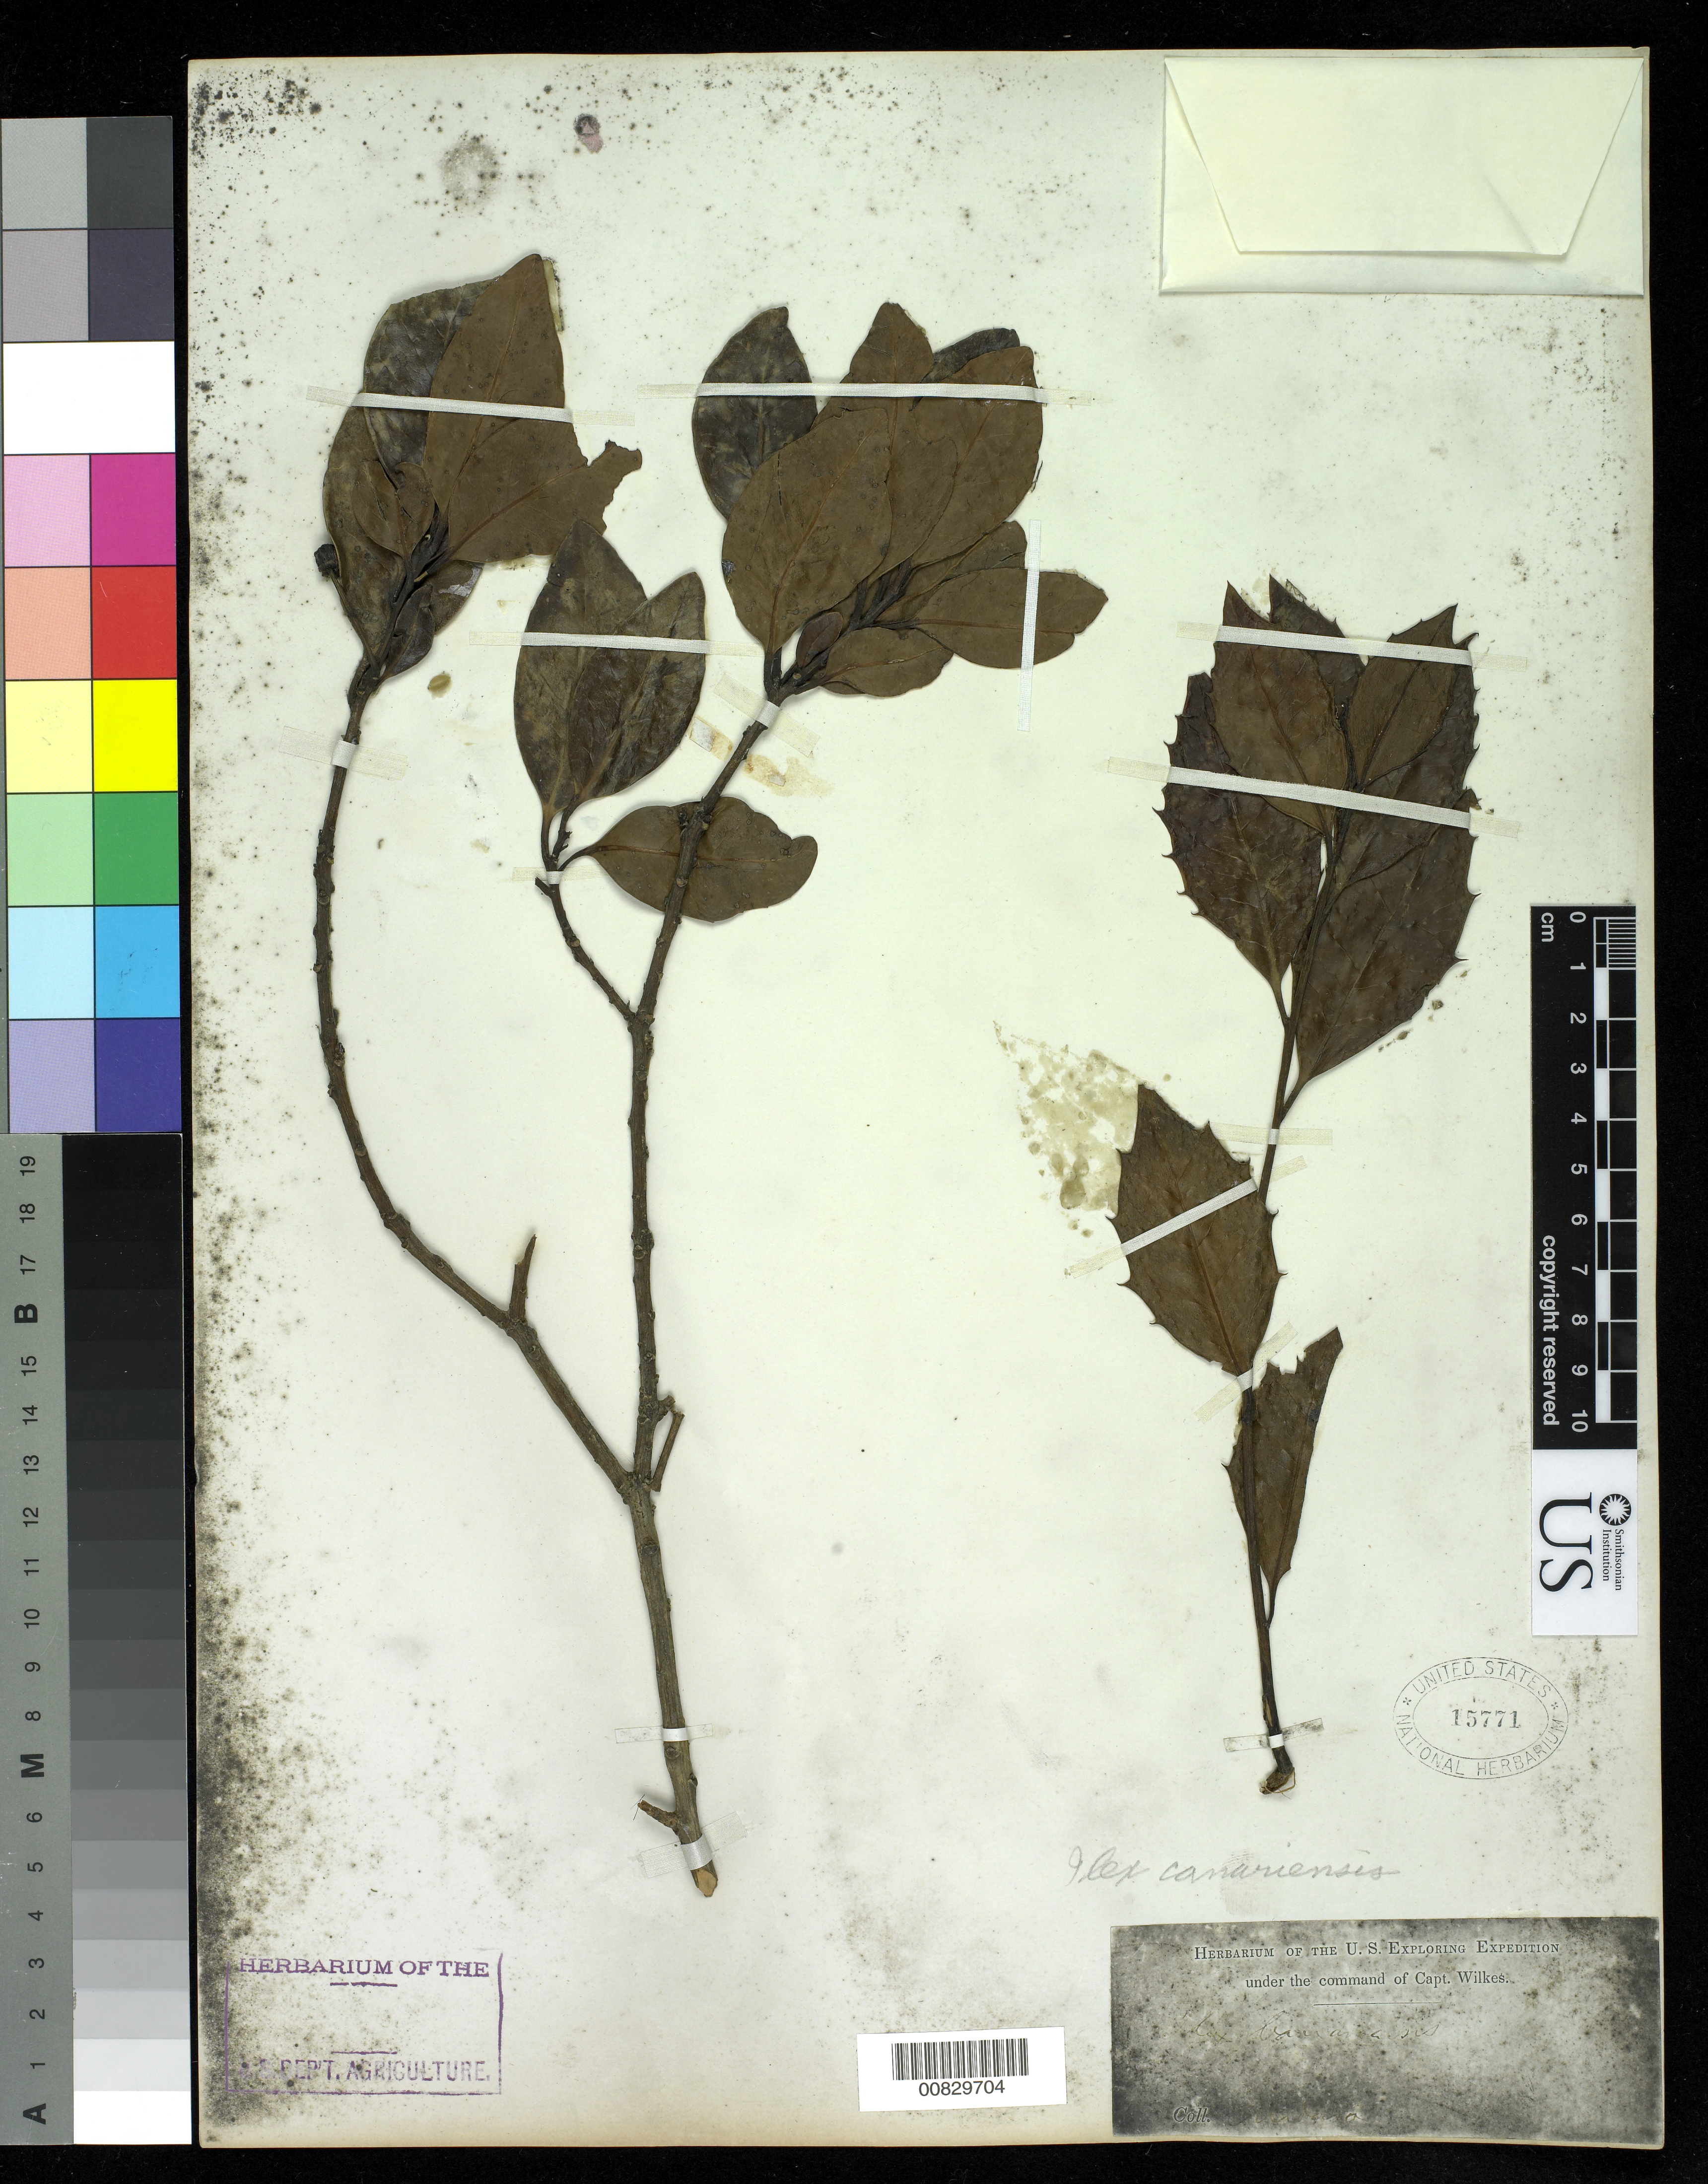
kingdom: Plantae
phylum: Tracheophyta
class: Magnoliopsida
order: Aquifoliales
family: Aquifoliaceae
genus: Ilex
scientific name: Ilex anomala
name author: Hook. & Arn.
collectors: Wilkes Explor. Exped.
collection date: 1838/1842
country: Portugal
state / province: Madeira (Aut. Reg.)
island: Madeira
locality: Funchal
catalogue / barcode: US 15771